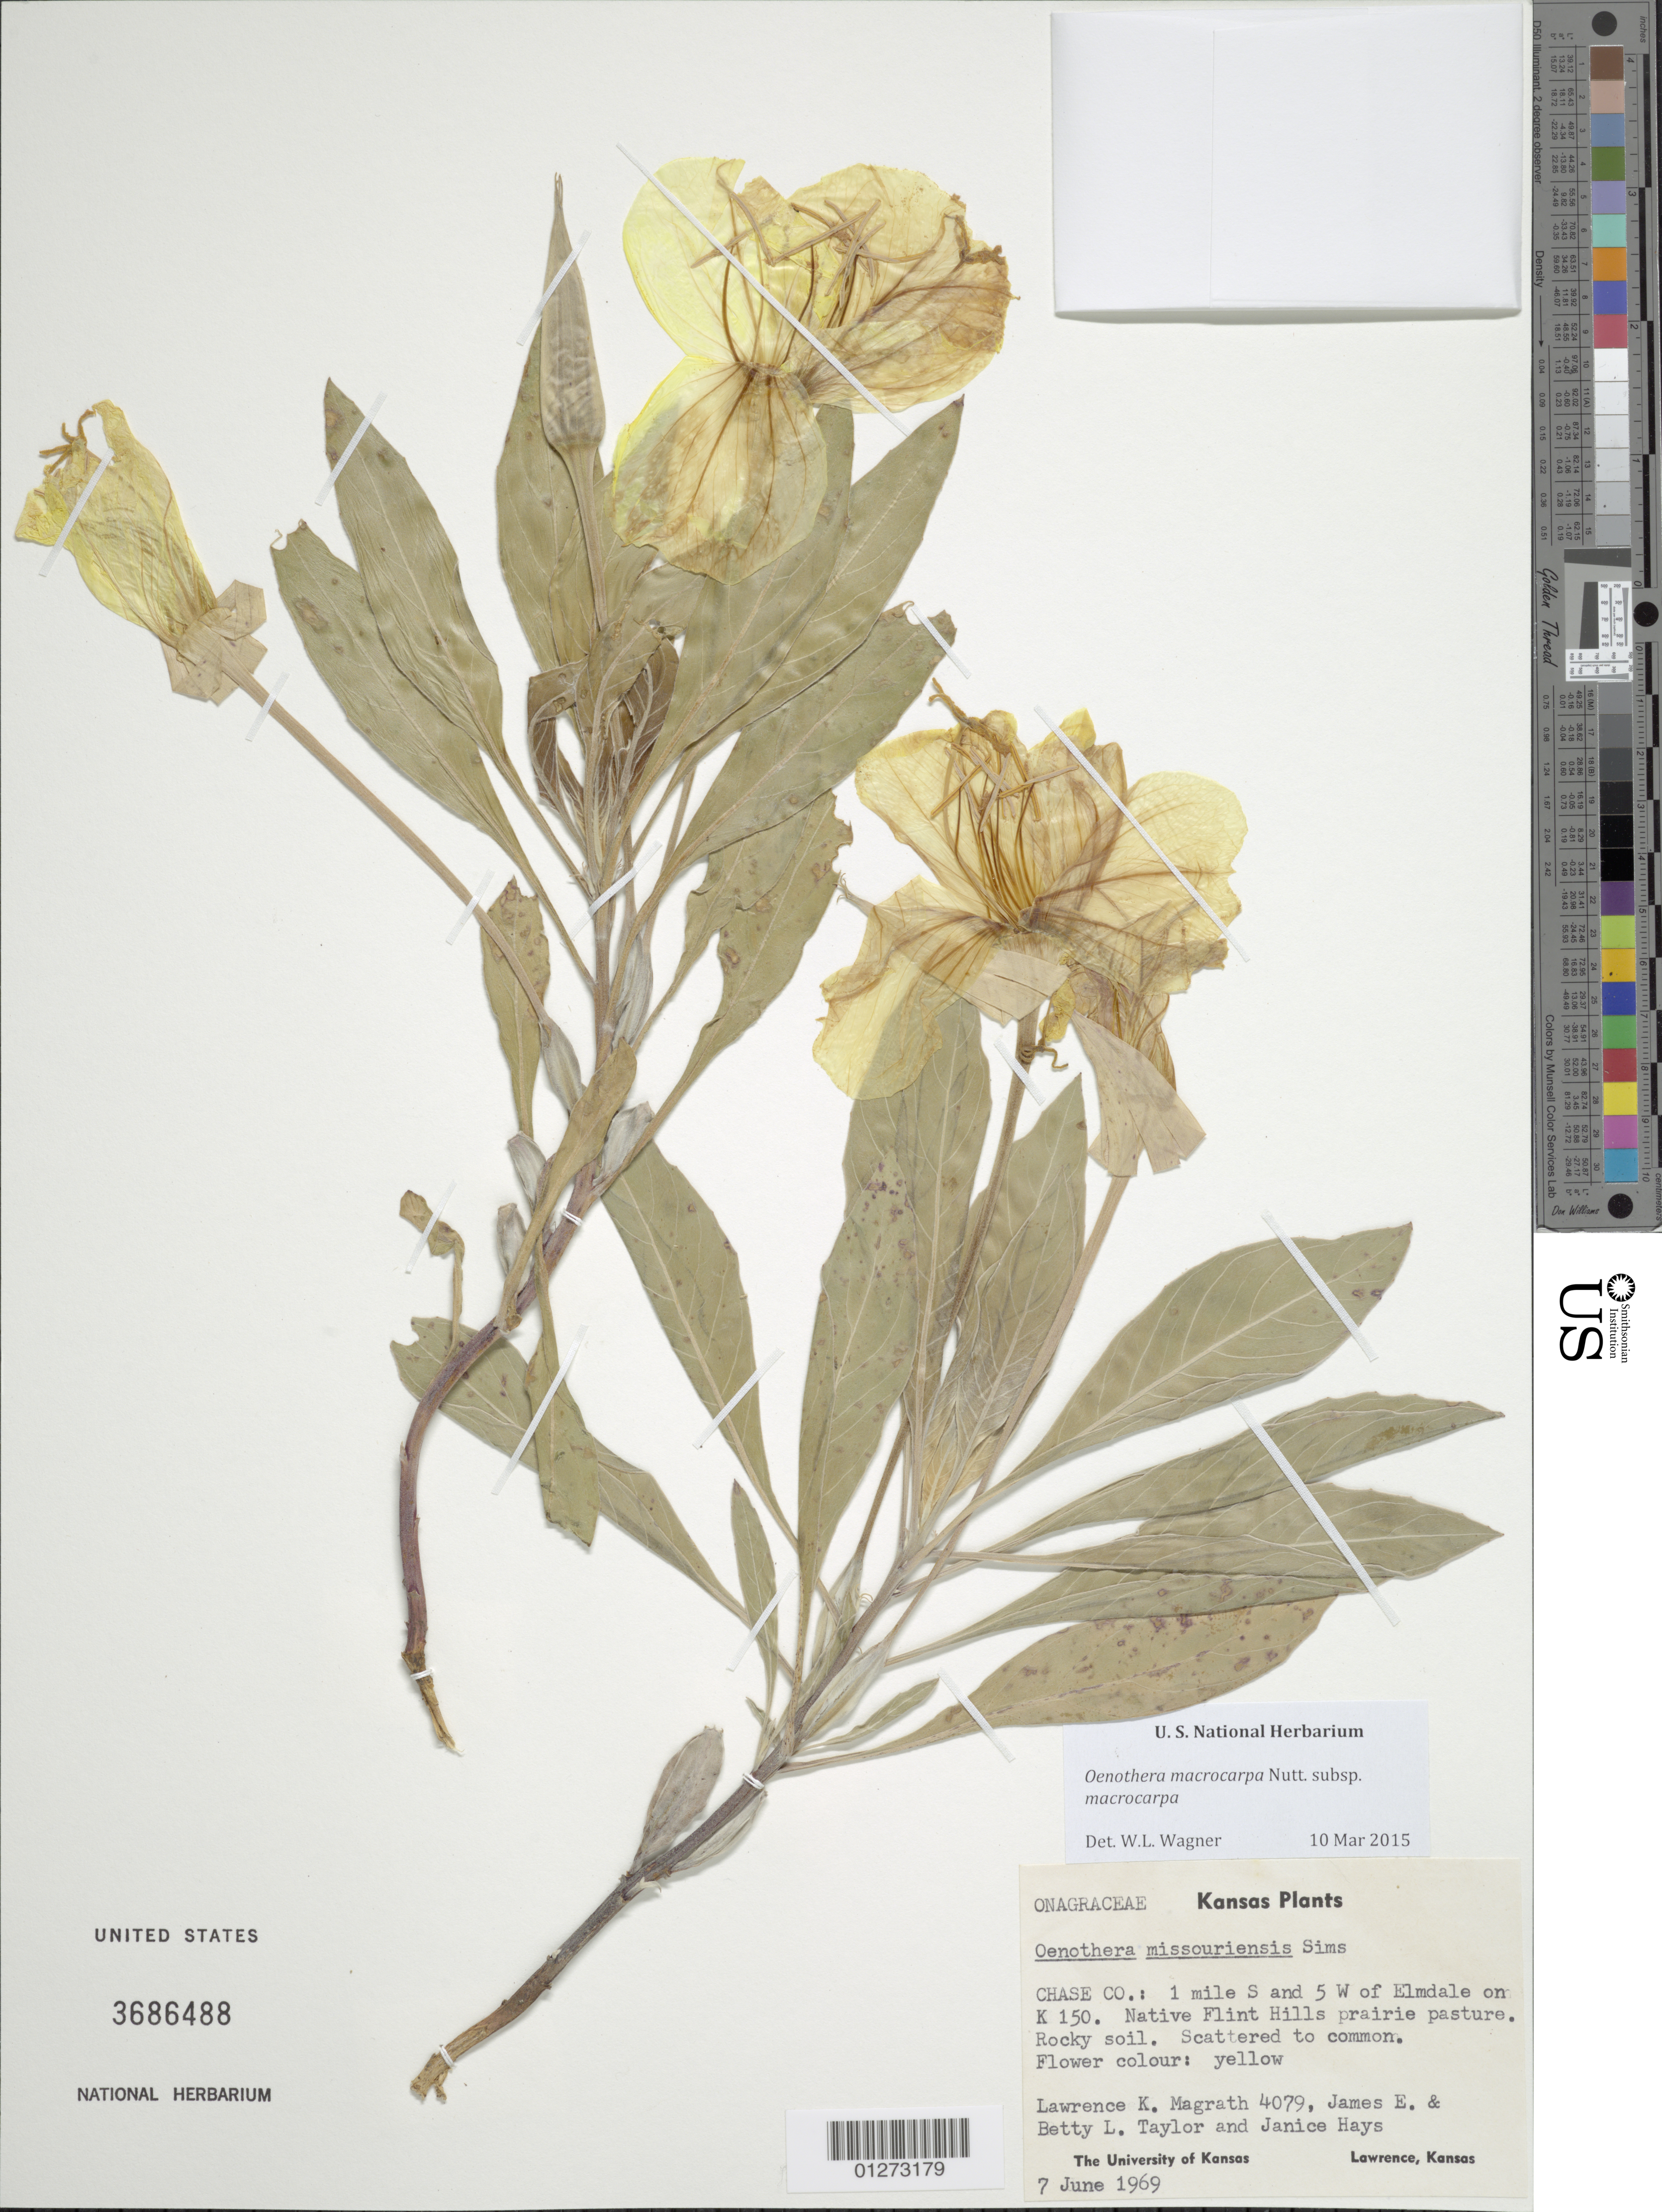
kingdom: Plantae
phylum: Tracheophyta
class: Magnoliopsida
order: Myrtales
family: Onagraceae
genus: Oenothera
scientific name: Oenothera macrocarpa subsp. macrocarpa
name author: Nutt.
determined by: Wagner, W. L., (BOT), Smithsonian Institution - National Museum of Natural History (UNITED STATES)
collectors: L. Magrath et al.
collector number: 4079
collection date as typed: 7 June 1969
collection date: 1969-06-07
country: United States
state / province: Kansas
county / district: Chase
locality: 1 mi S & 5 W of Elmdale on K 150.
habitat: Native Flint Hills prairie pasture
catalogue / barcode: US 3686488